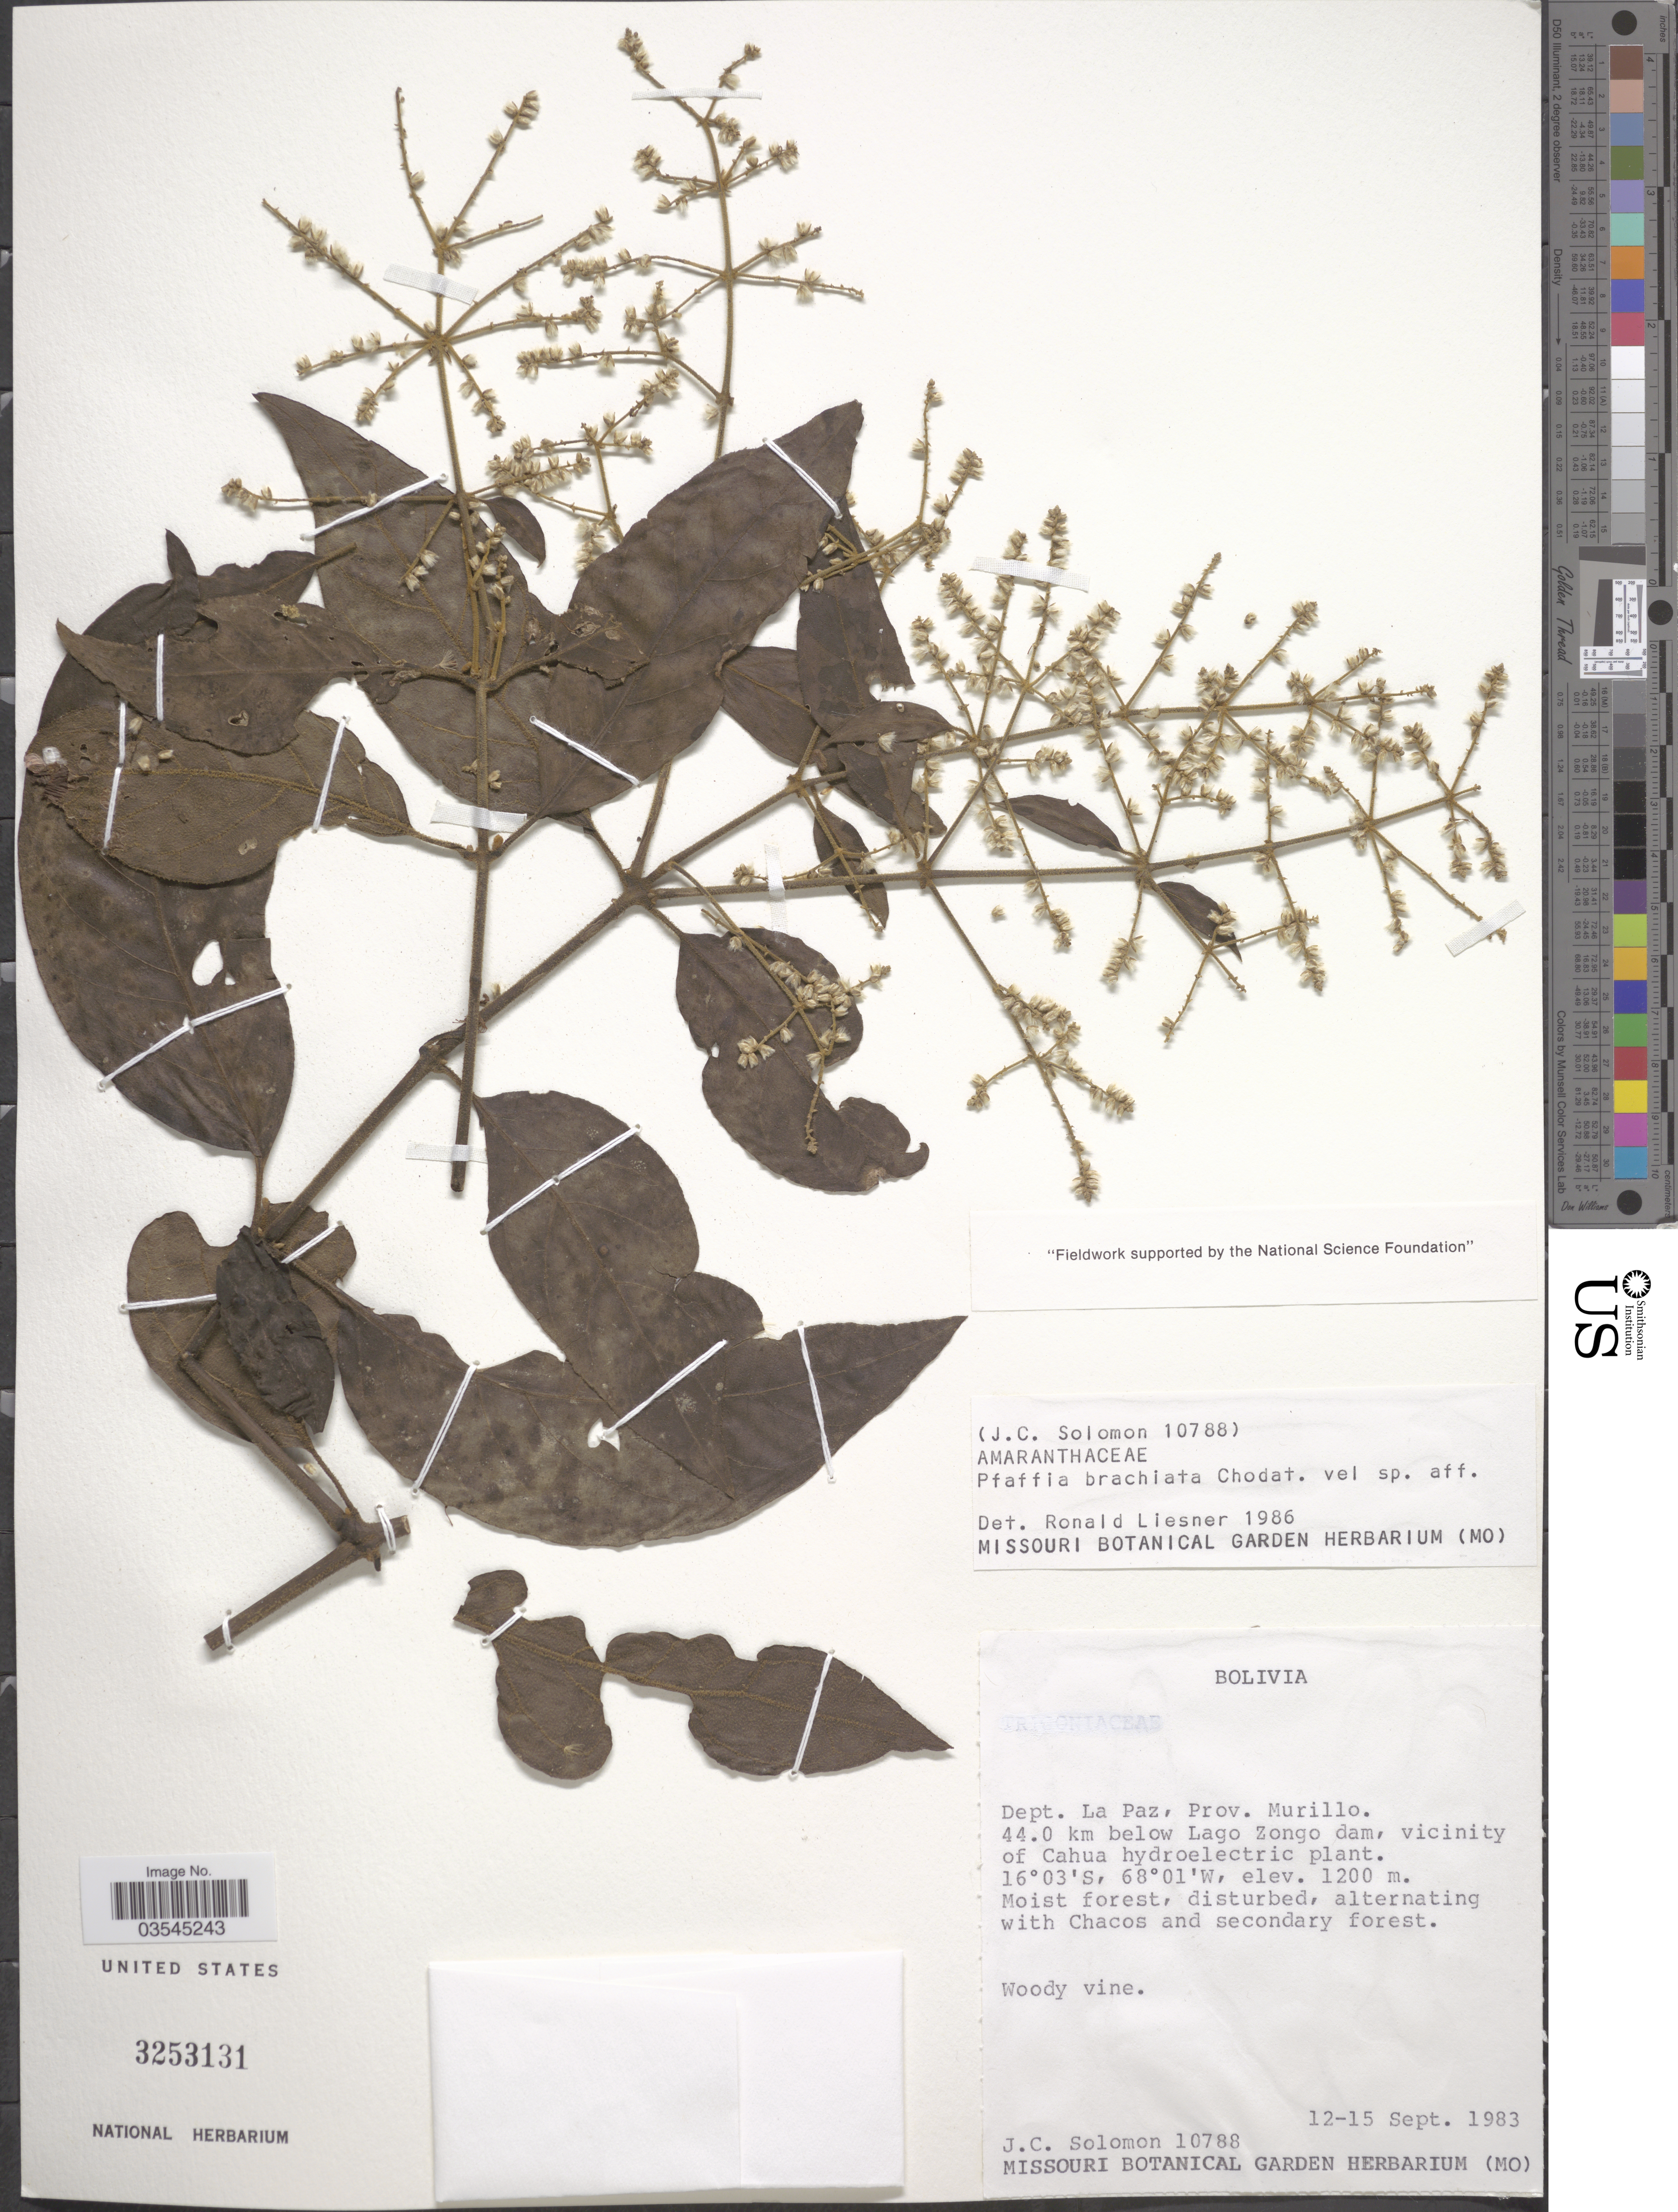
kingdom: Plantae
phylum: Tracheophyta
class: Magnoliopsida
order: Caryophyllales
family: Amaranthaceae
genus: Pfaffia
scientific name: Pfaffia brachiata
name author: Chodat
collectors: J. C. Solomon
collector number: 10788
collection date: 1983-09-12/1983-09-15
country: Bolivia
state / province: La Paz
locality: Dept. La Paz, Prov. Murillo. 44.0 km below Lago Zongo dam, vicinity of Cahua hydroelectric plant.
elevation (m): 1200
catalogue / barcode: US 3253131